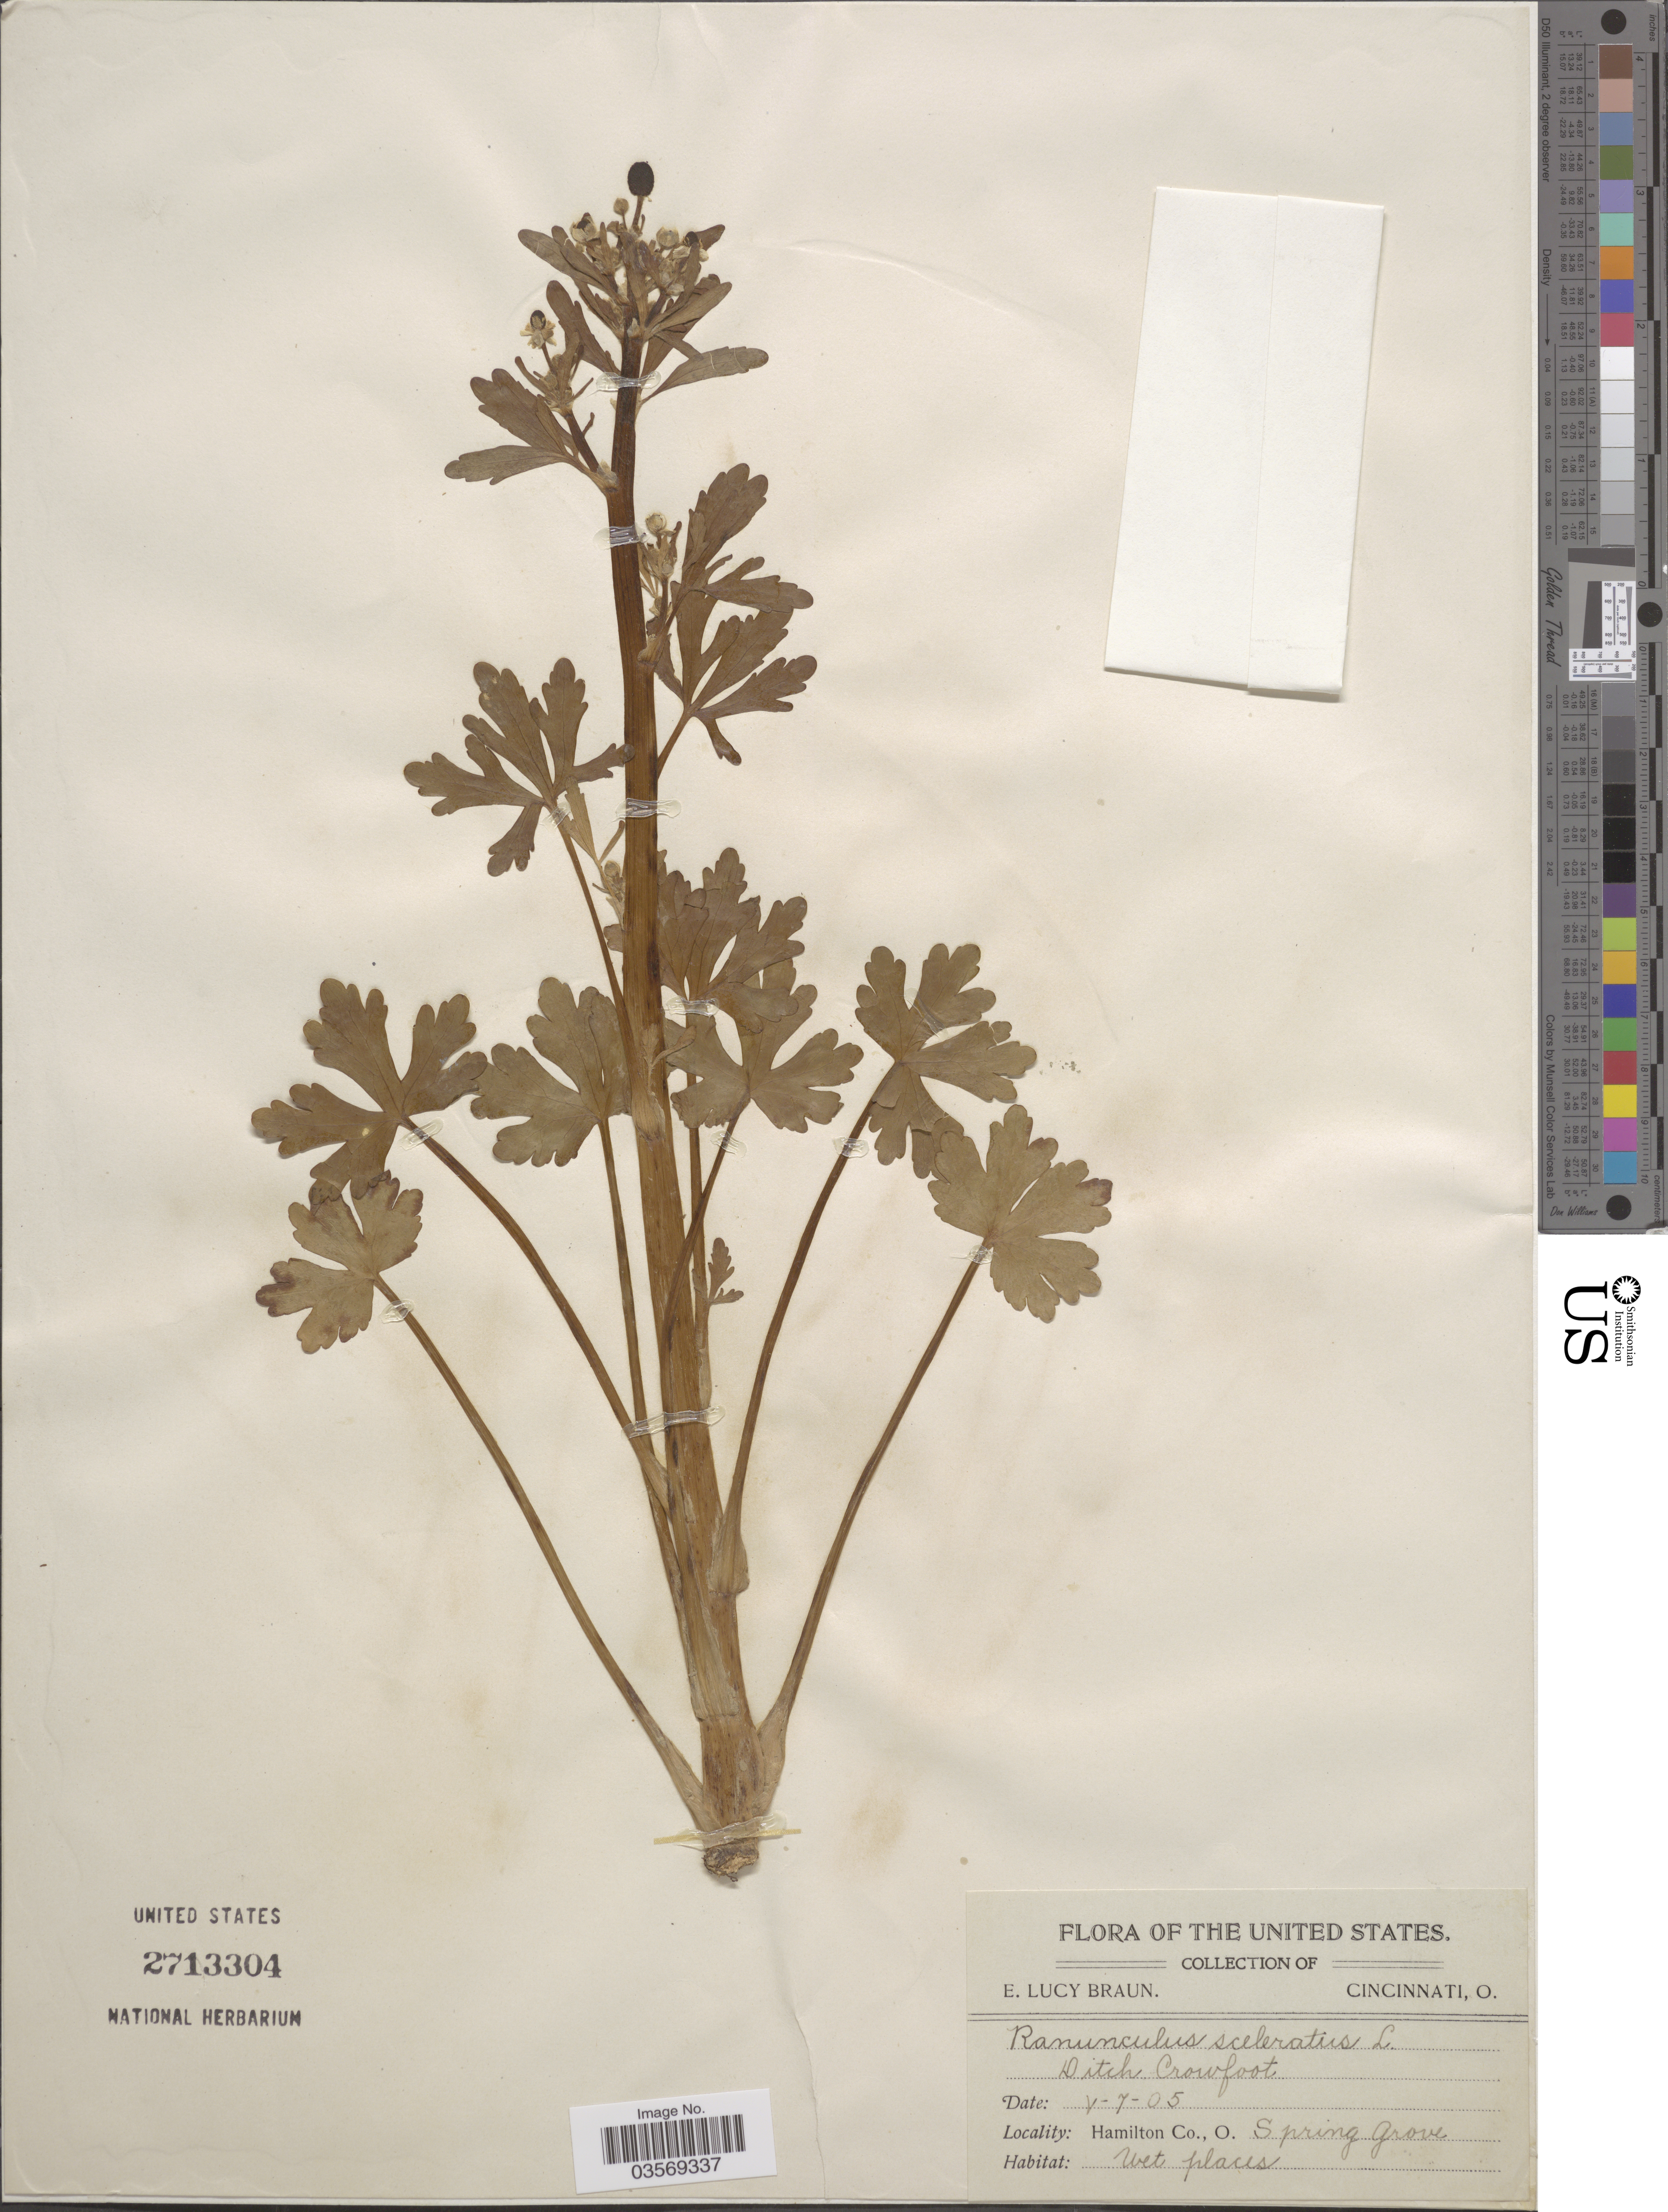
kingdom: Plantae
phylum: Tracheophyta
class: Magnoliopsida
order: Ranunculales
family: Ranunculaceae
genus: Ranunculus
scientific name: Ranunculus sceleratus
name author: L.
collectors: E. L. Braun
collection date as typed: Transcribed d/m/y: 7/5/5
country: United States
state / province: Ohio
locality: Hamilton Co. Spring Grove.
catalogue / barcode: US 2713304